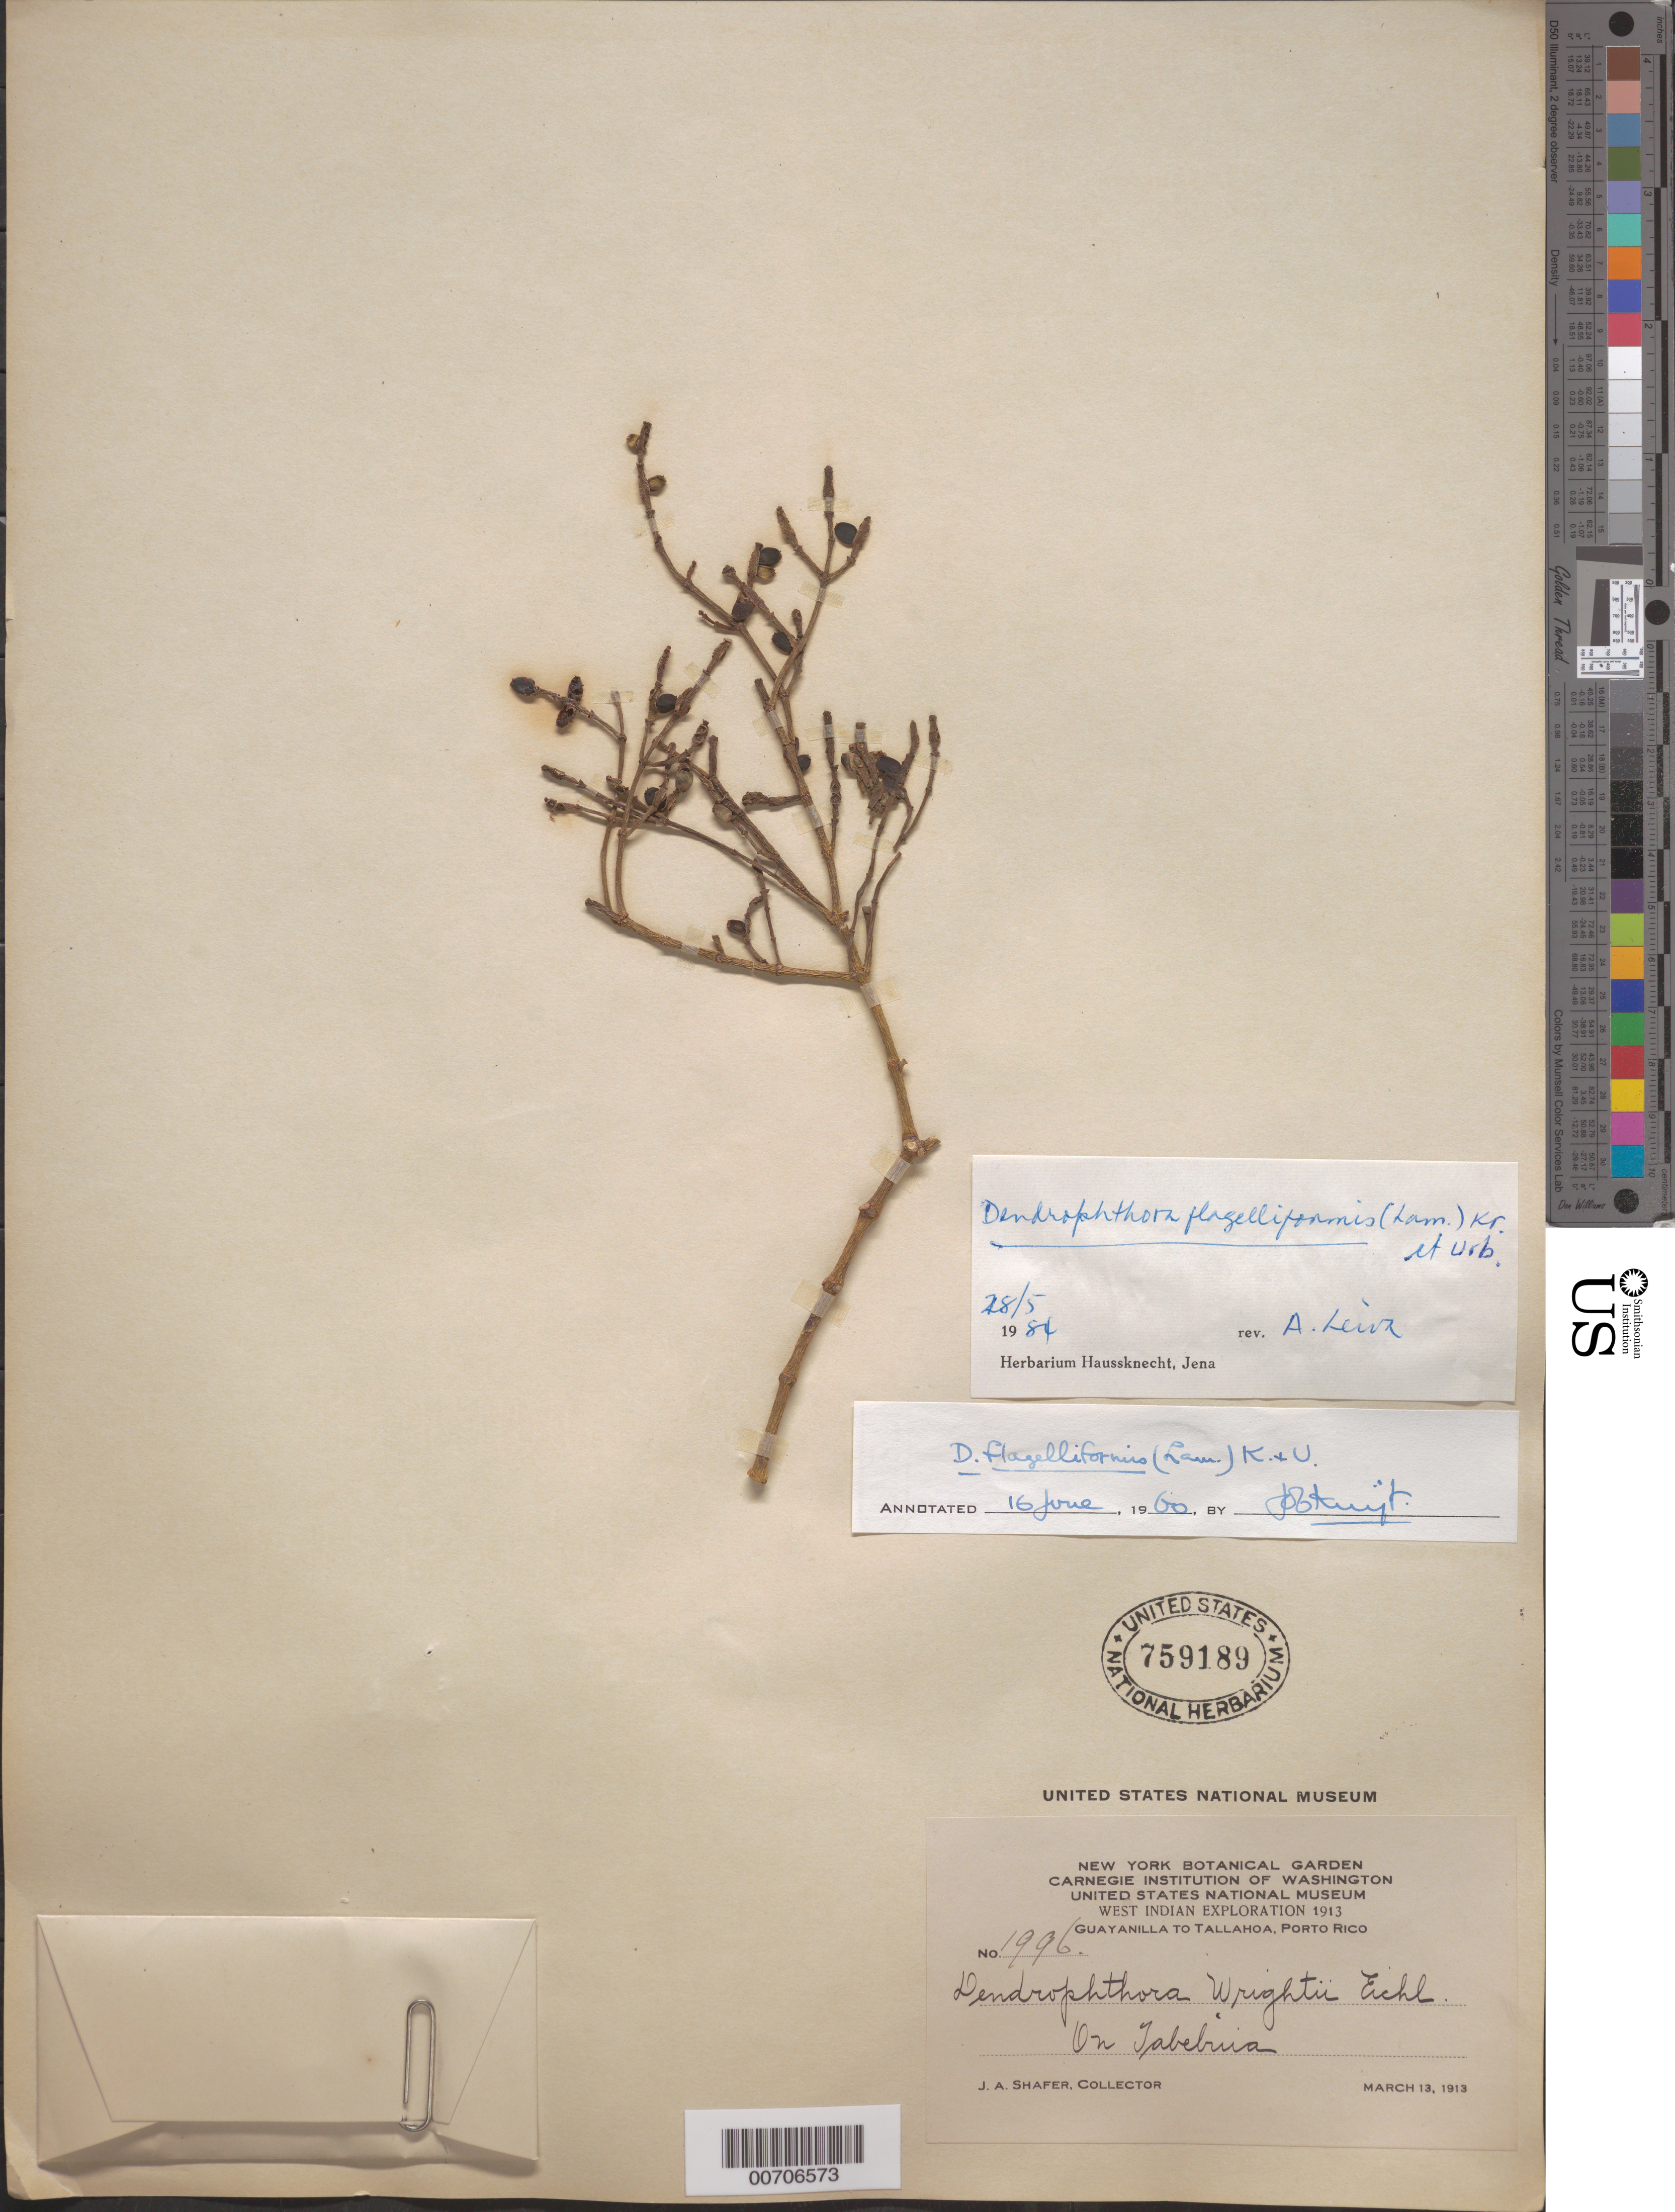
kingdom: Plantae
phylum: Tracheophyta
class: Magnoliopsida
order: Santalales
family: Viscaceae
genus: Dendrophthora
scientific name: Dendrophthora flagelliformis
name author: (Lam.) Krug & Urb.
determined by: Leiva, A.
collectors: J. A. Shafer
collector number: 1996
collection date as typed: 13 Mar 1913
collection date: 1913-03-13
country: Puerto Rico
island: Greater Antilles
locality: Guayanilla to Tallahoa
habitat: On Tabebina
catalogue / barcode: US 759189